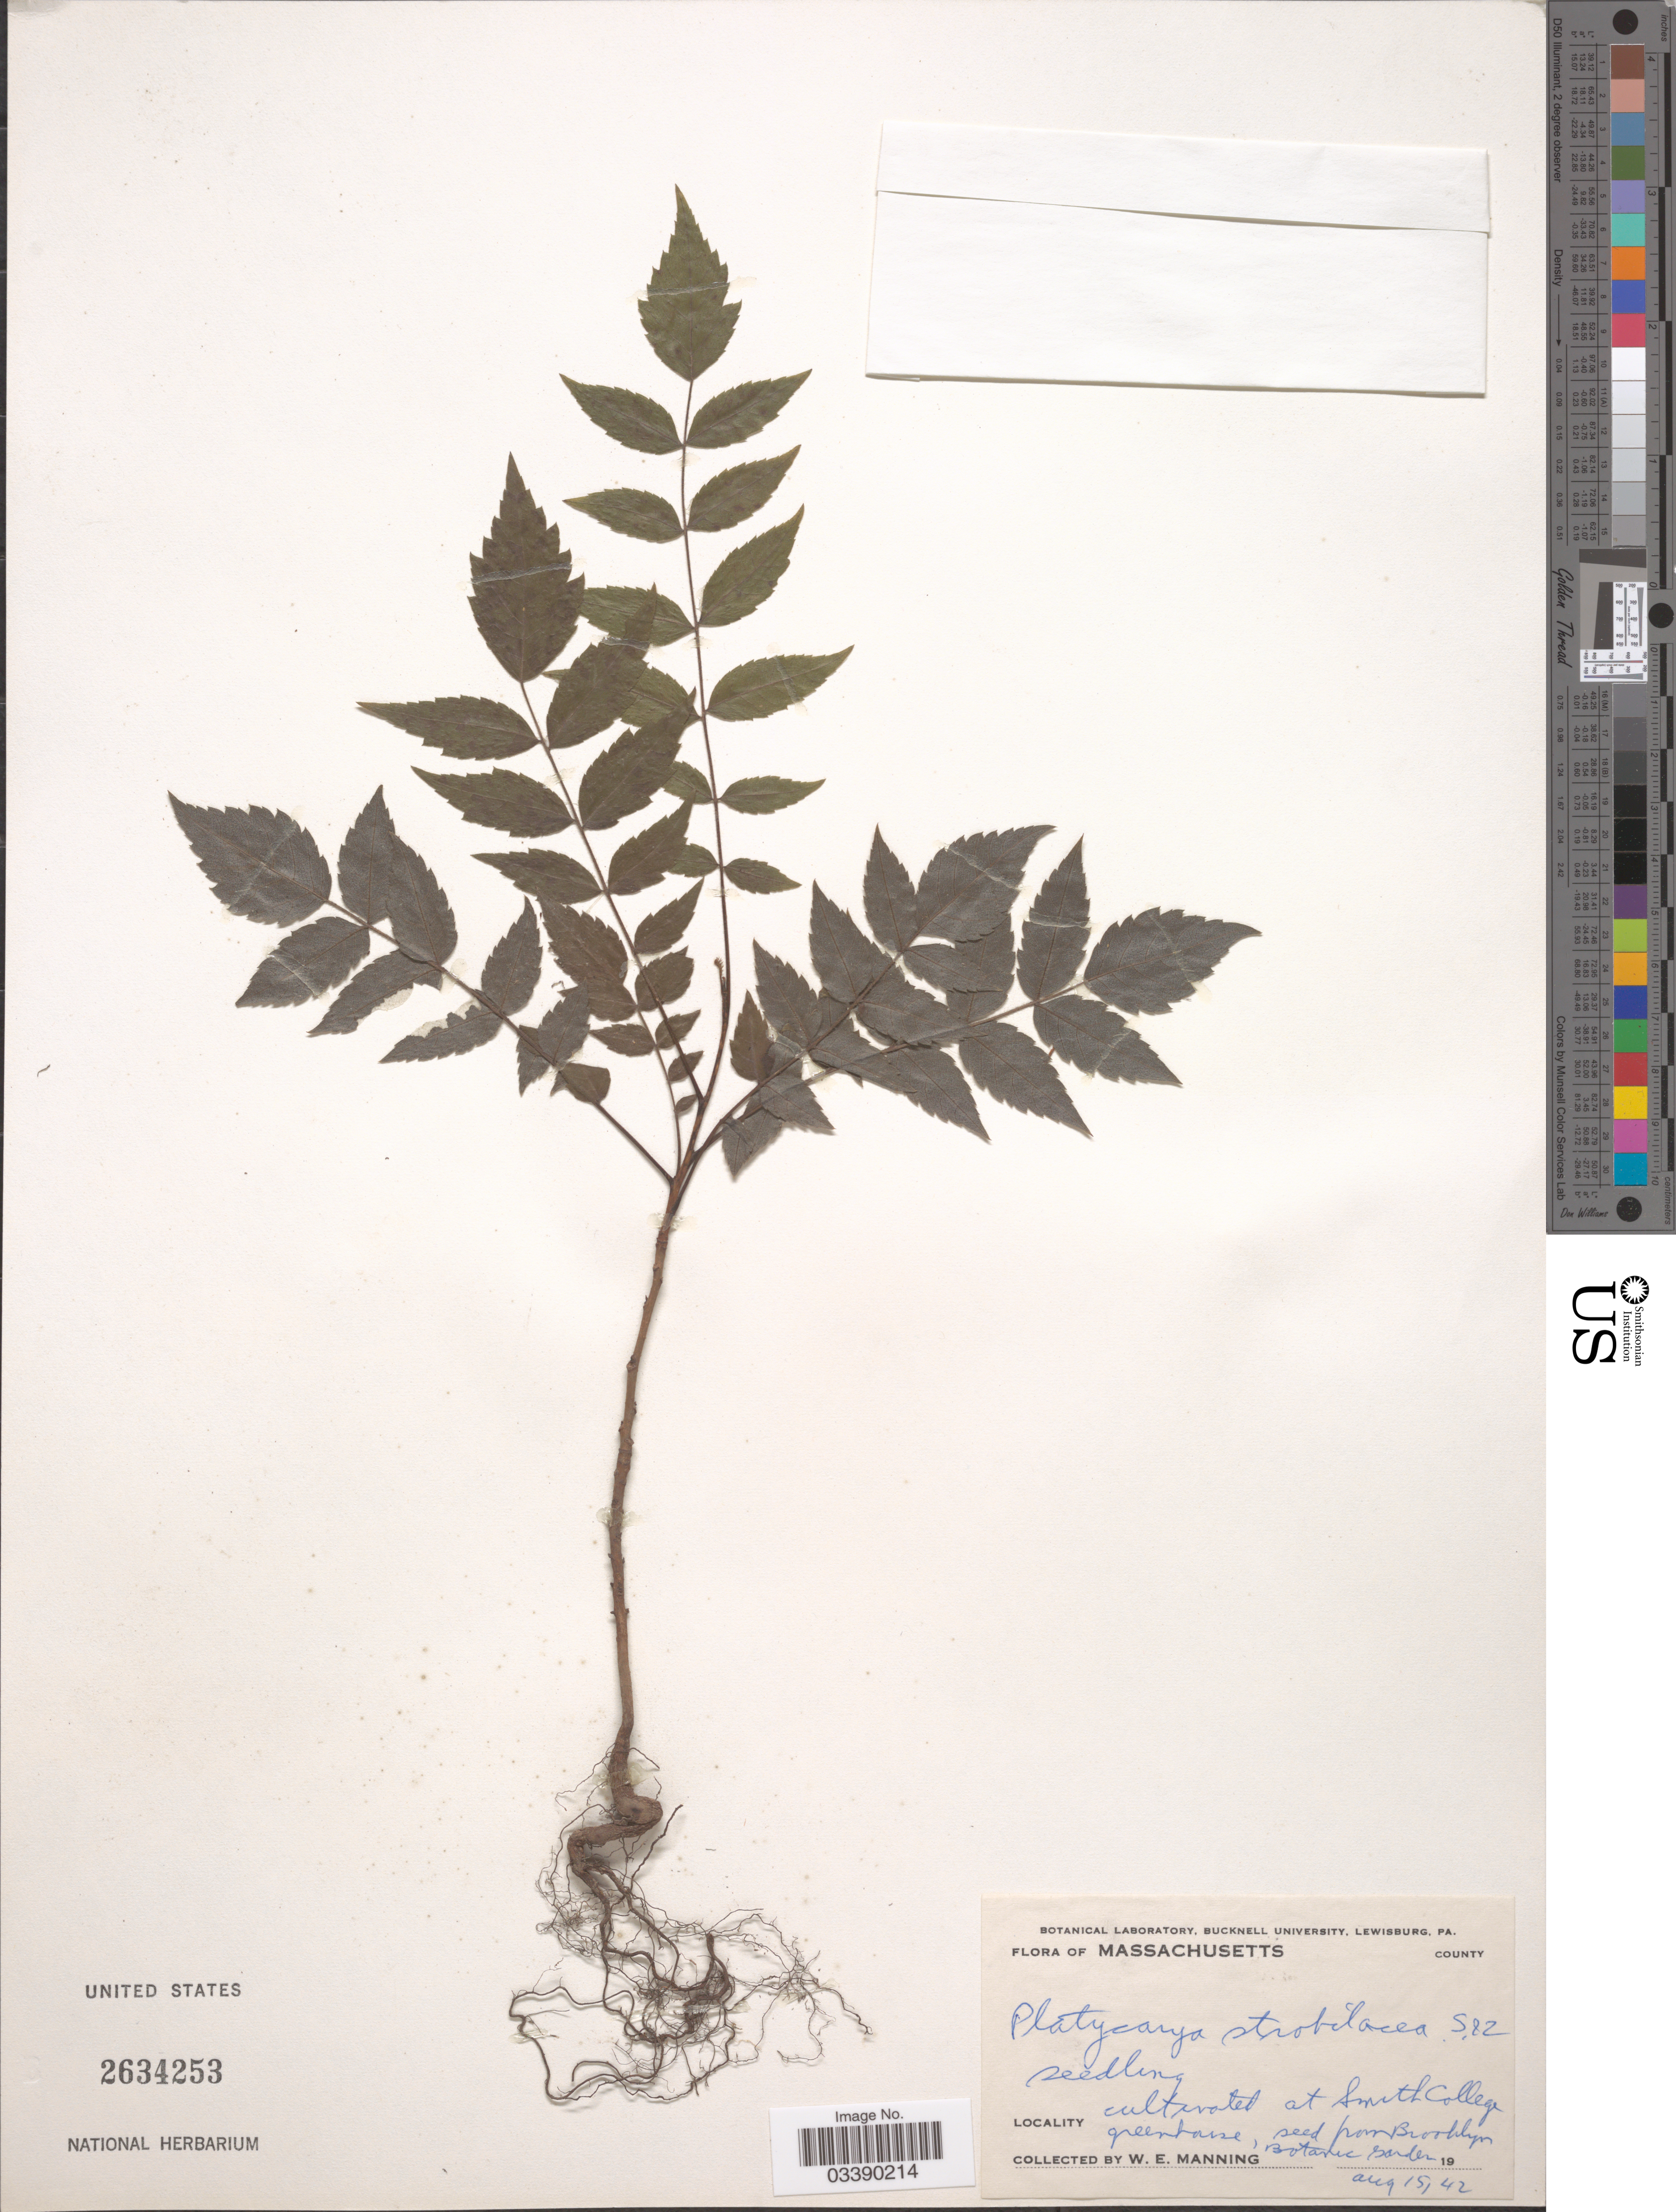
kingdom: Plantae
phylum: Tracheophyta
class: Magnoliopsida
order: Fagales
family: Juglandaceae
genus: Platycarya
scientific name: Platycarya strobilacea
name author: Siebold & Zucc.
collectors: W. Manning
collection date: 1942-08-15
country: United States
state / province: Massachusetts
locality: At Smith College greenhouse.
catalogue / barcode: US 2634253